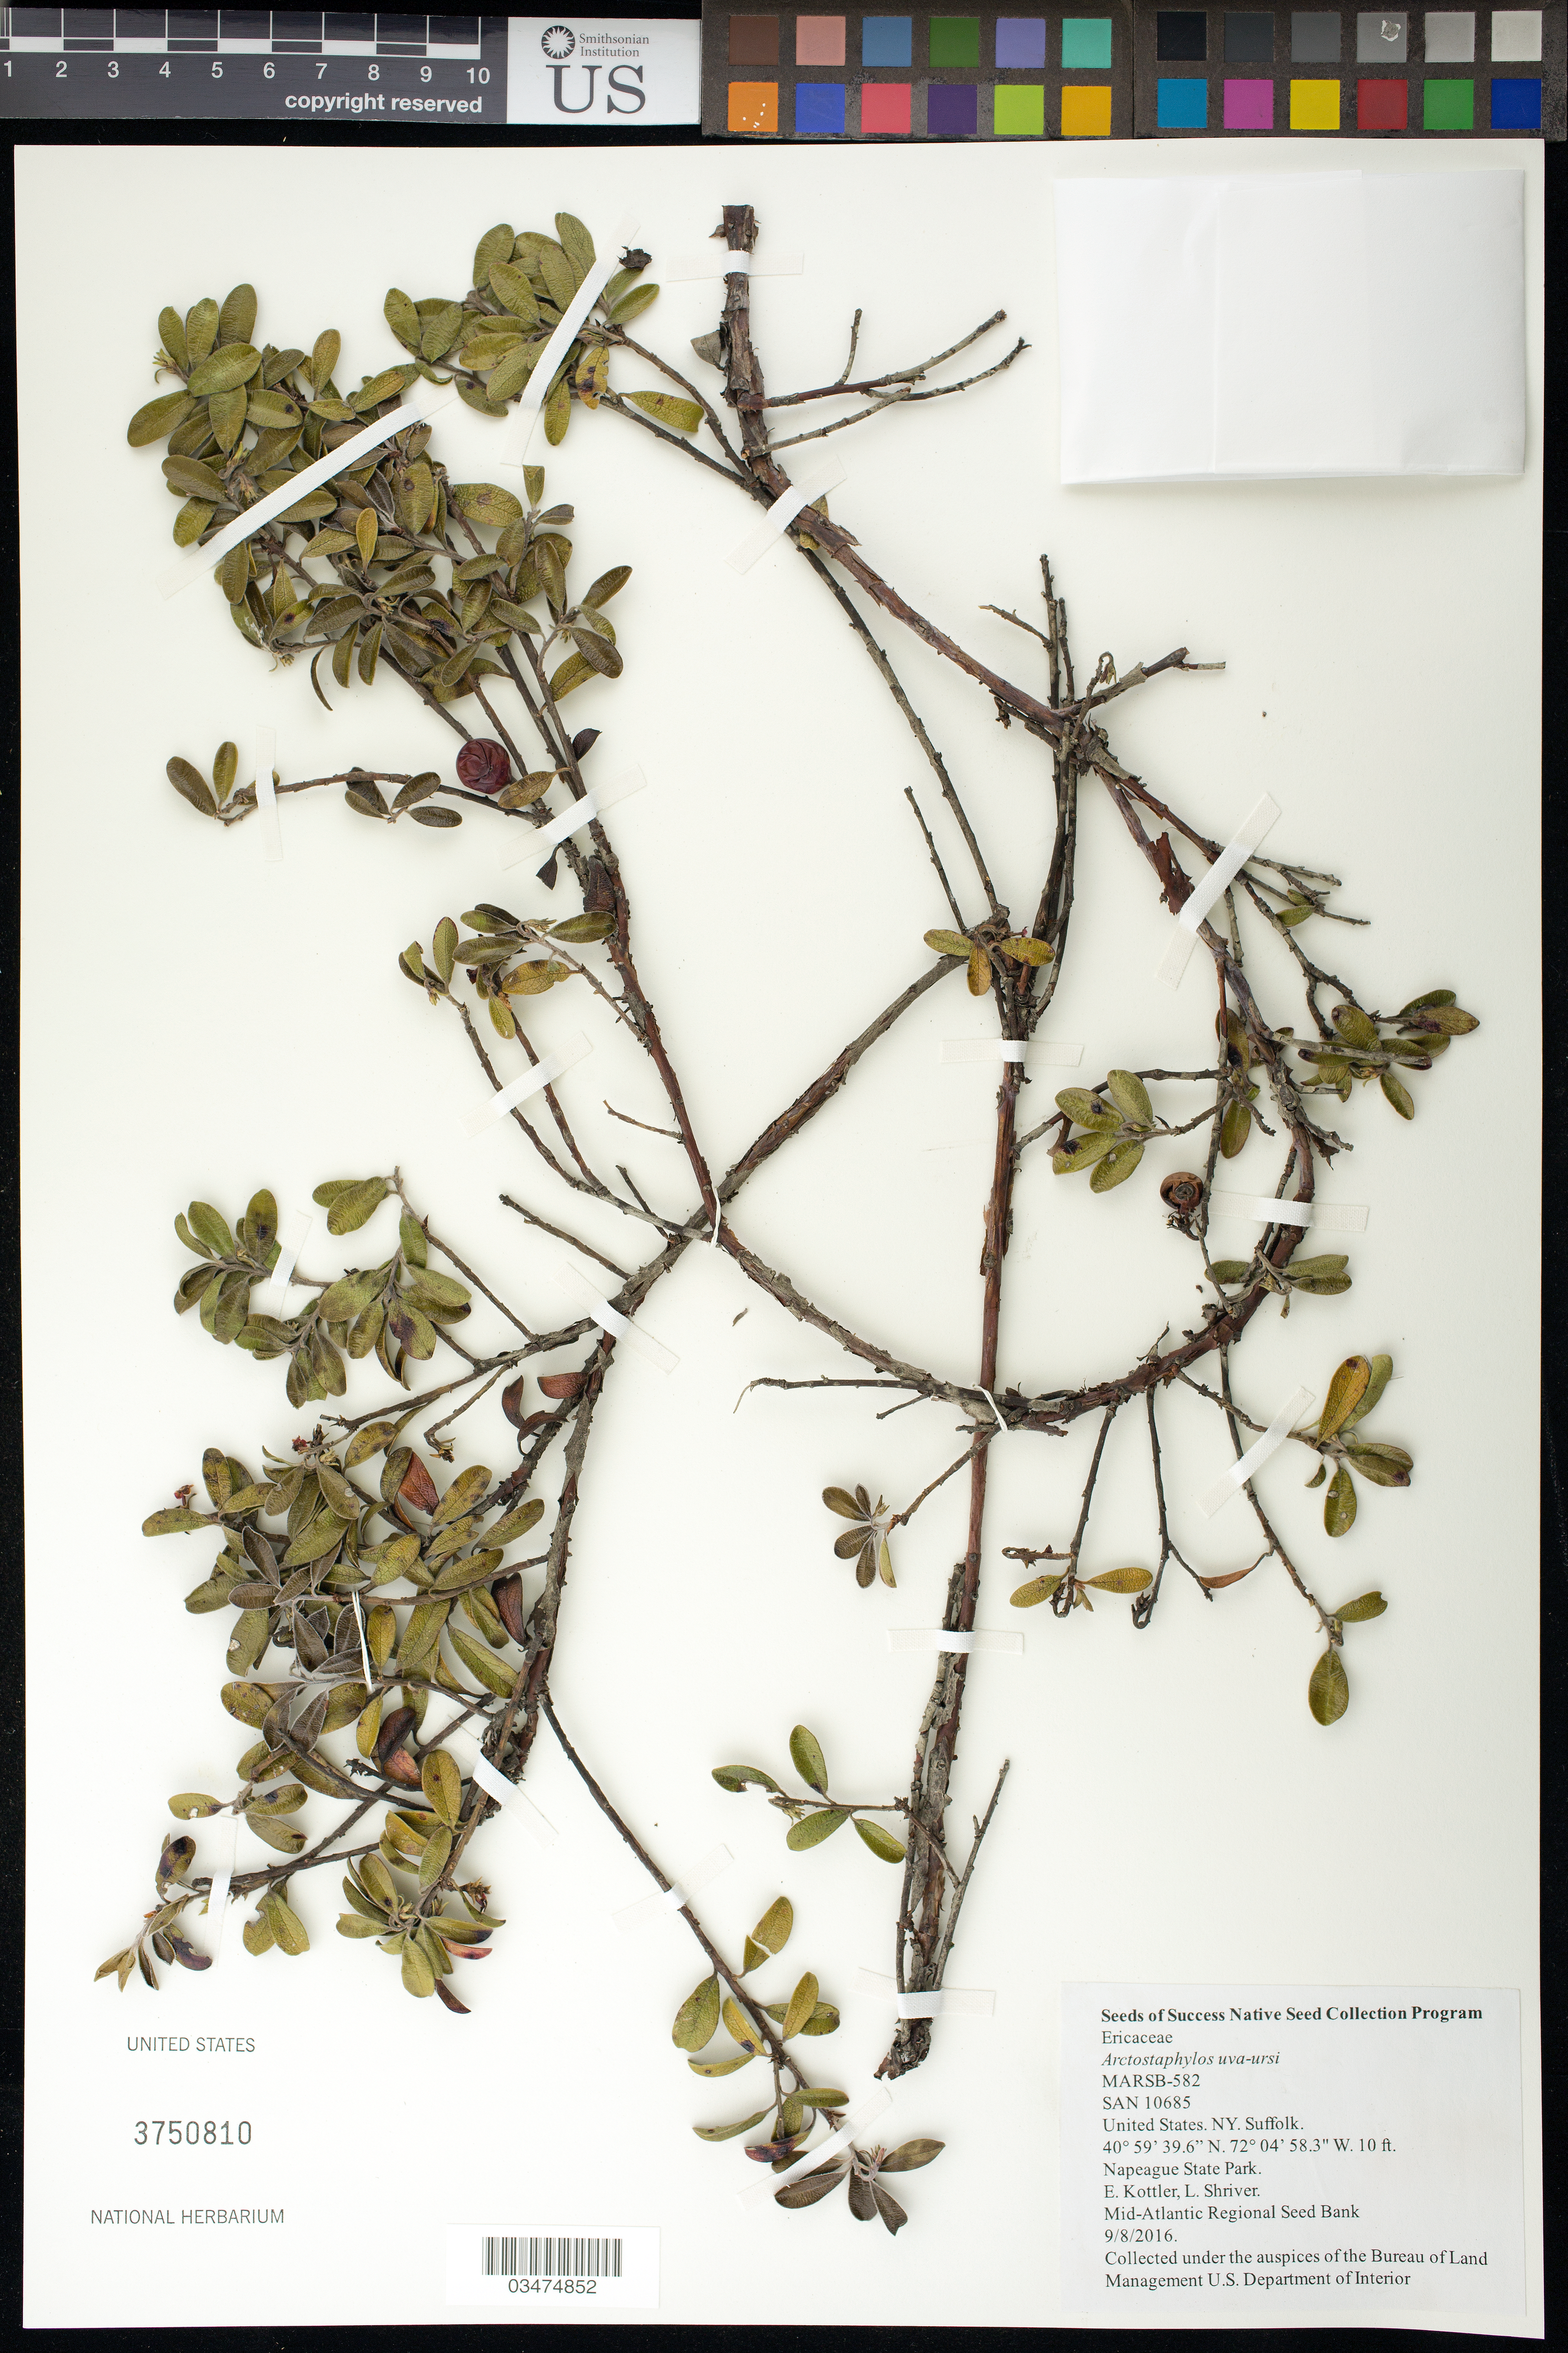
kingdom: Plantae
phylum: Tracheophyta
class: Magnoliopsida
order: Ericales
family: Ericaceae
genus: Arctostaphylos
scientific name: Arctostaphylos uva-ursi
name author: (L.) Spreng.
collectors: E. Kottler & L. Shriver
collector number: MARSB-582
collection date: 2016-09-08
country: United States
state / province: New York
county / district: Suffolk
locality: Napeague State Park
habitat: Dune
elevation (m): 3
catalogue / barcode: US 3750810